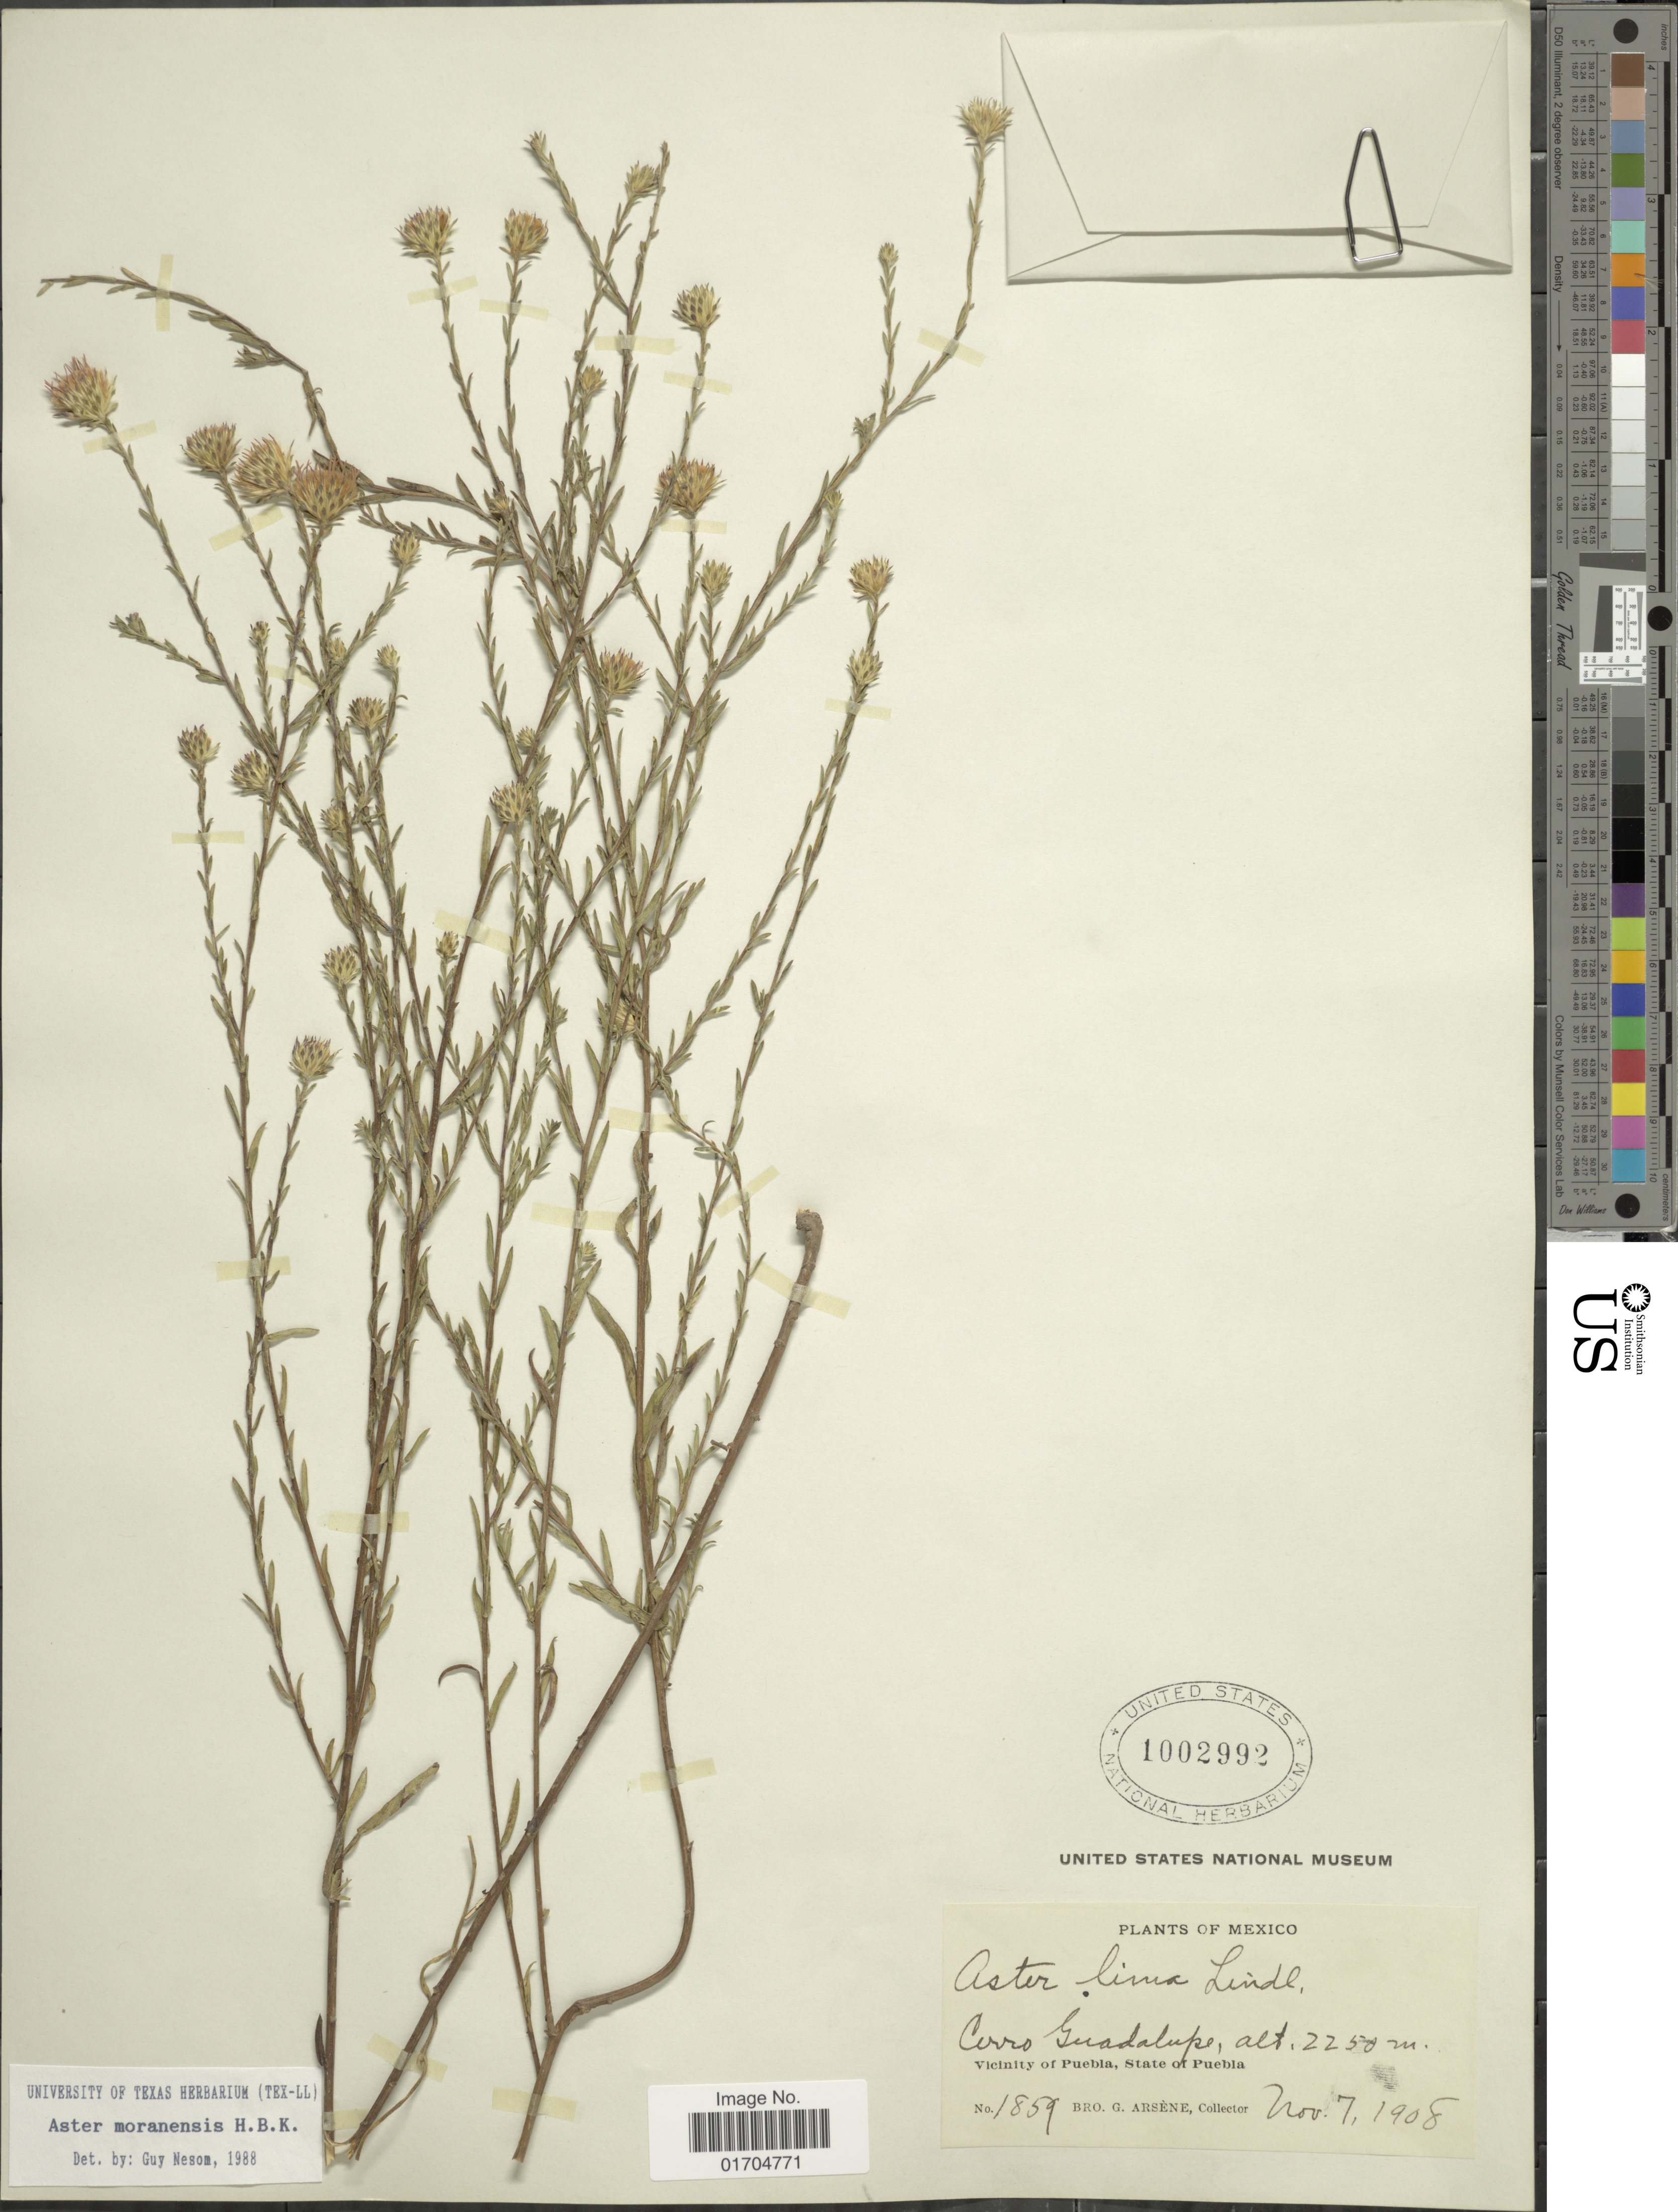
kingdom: Plantae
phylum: Tracheophyta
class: Magnoliopsida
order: Asterales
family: Asteraceae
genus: Symphyotrichum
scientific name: Symphyotrichum moranense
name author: (Kunth) G.L. Nesom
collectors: Bro. G. Arsène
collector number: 1859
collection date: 1908-11-07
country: Mexico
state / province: Puebla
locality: Cerro Guadalupe, Vicinity of Puebla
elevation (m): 2250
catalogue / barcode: US 1002992